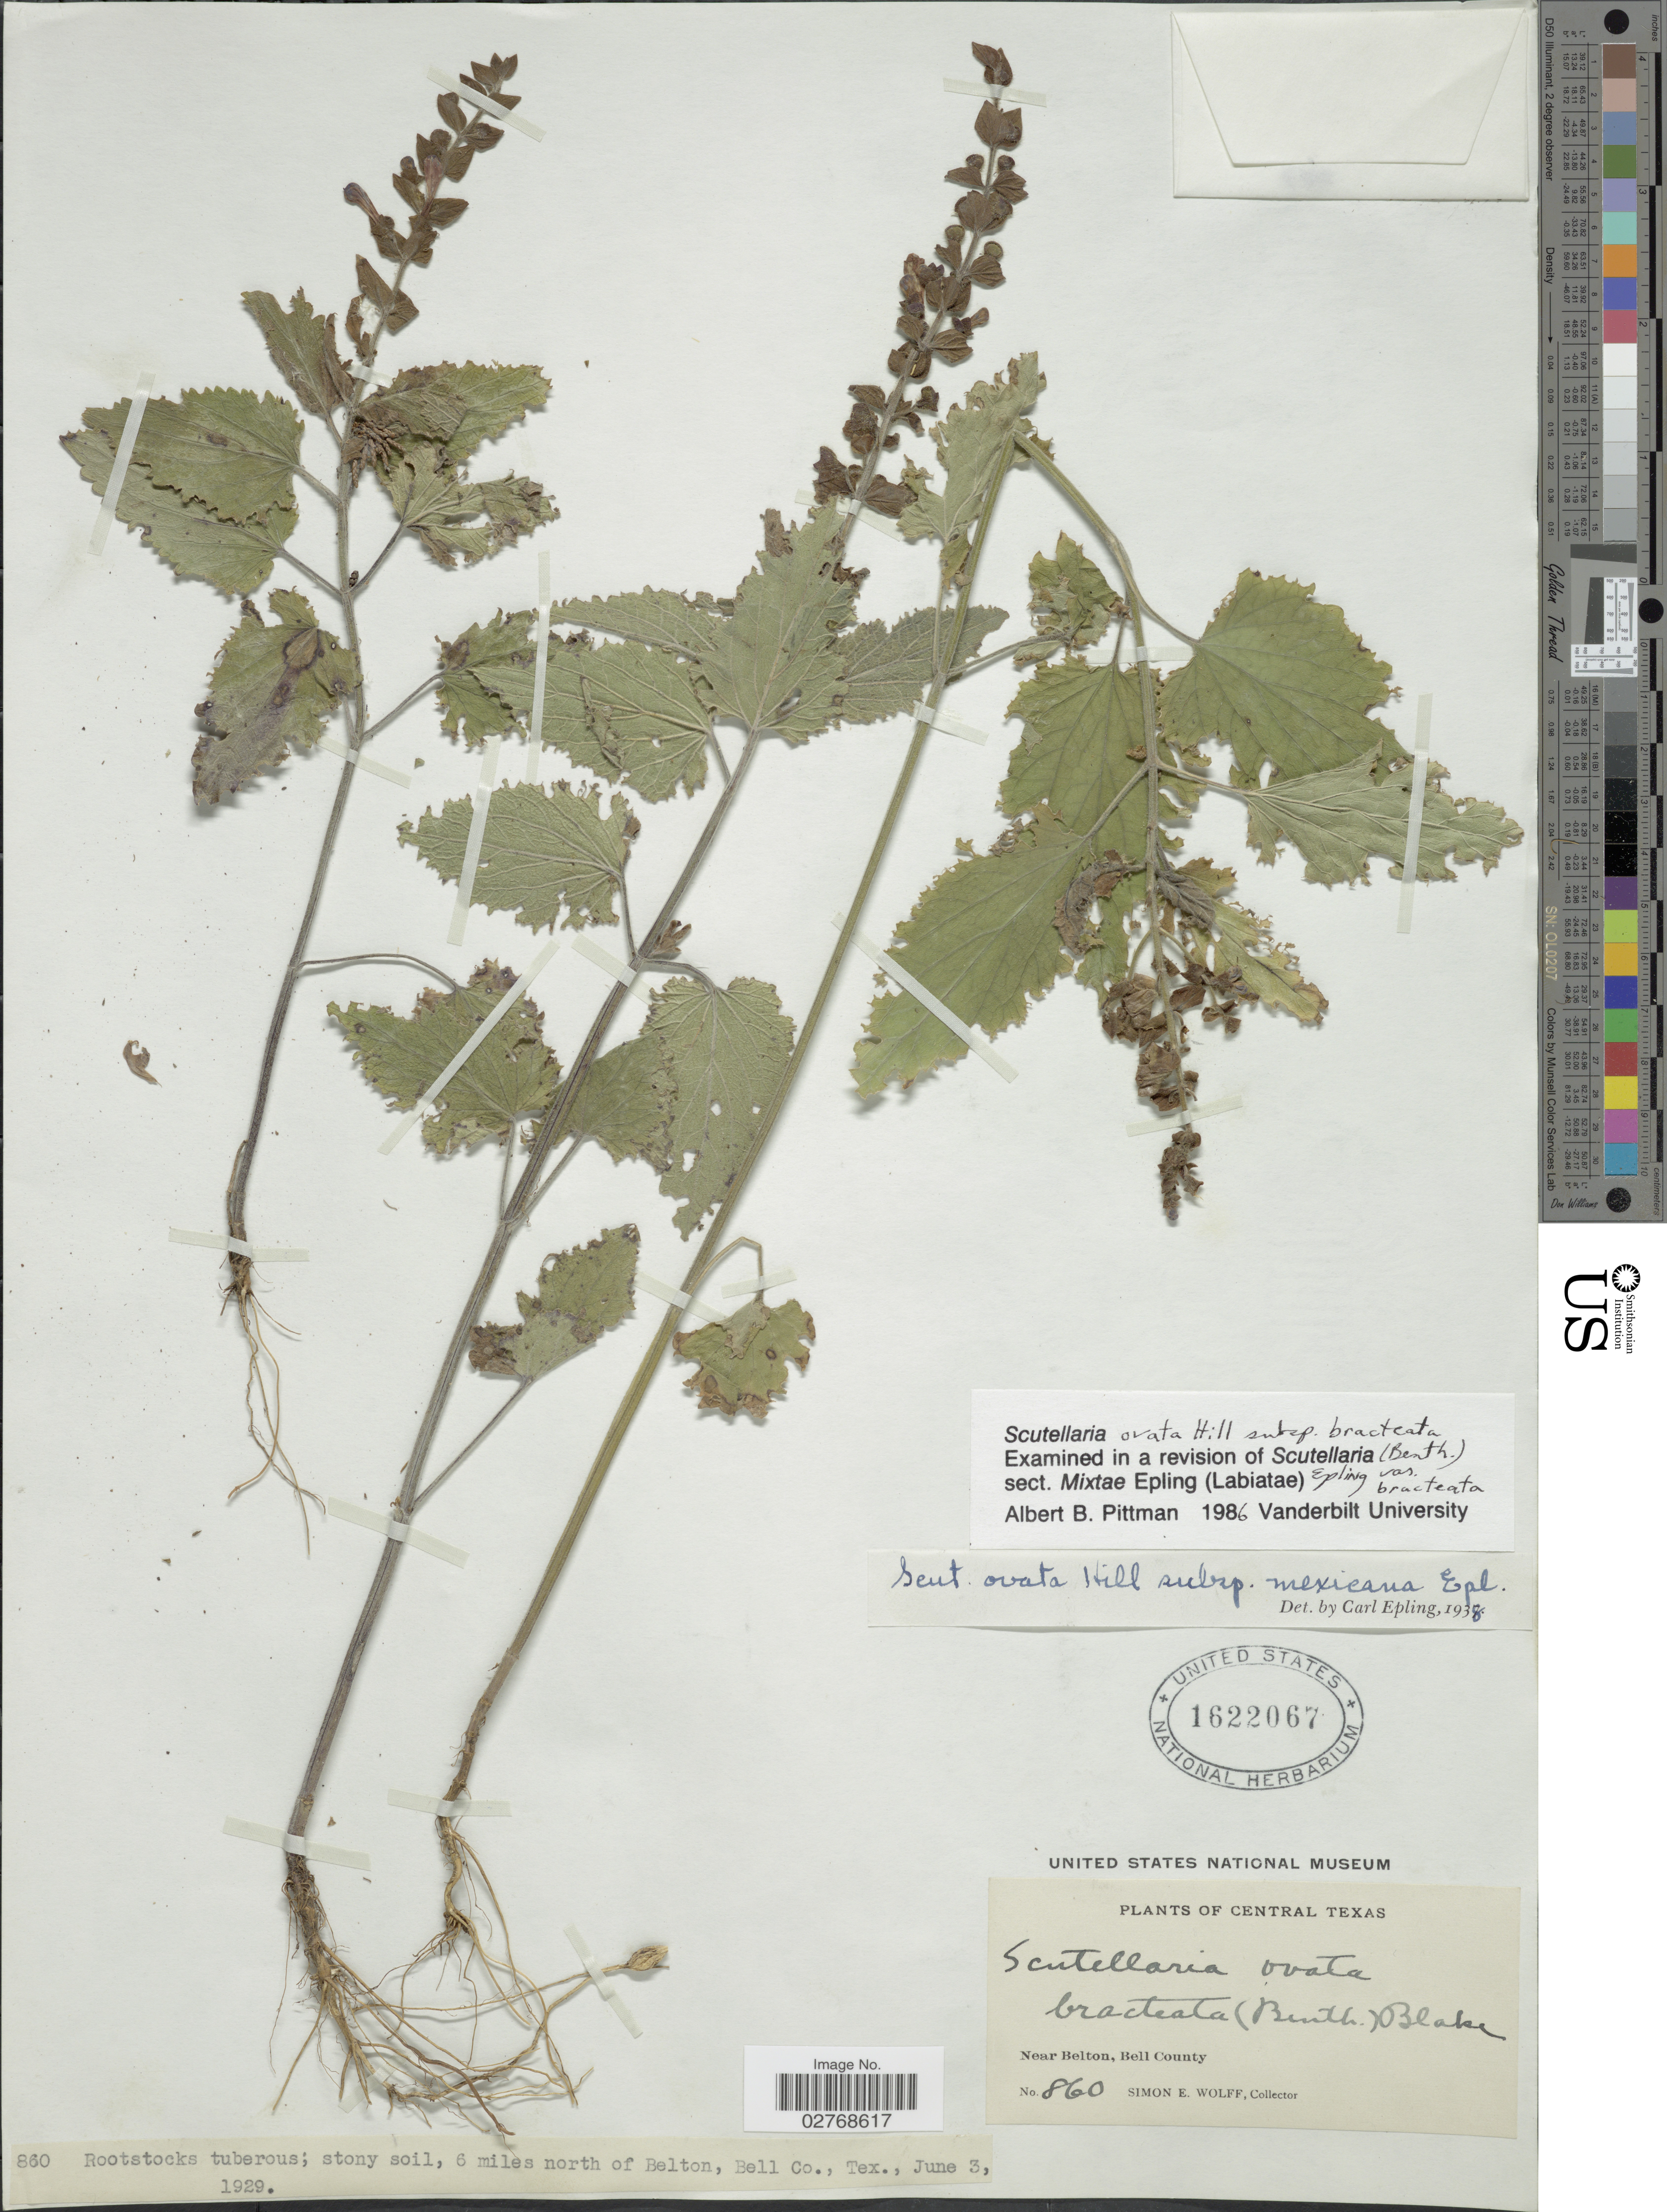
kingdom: Plantae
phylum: Tracheophyta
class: Magnoliopsida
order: Lamiales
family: Lamiaceae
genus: Scutellaria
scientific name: Scutellaria ovata subsp. bracteata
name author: (Benth.) Epling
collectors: S. E. Wolff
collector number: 860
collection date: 1929-06-03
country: United States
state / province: Texas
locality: Central Texas. 6 miles north of Belton, Bell Co.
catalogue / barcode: US 1622067